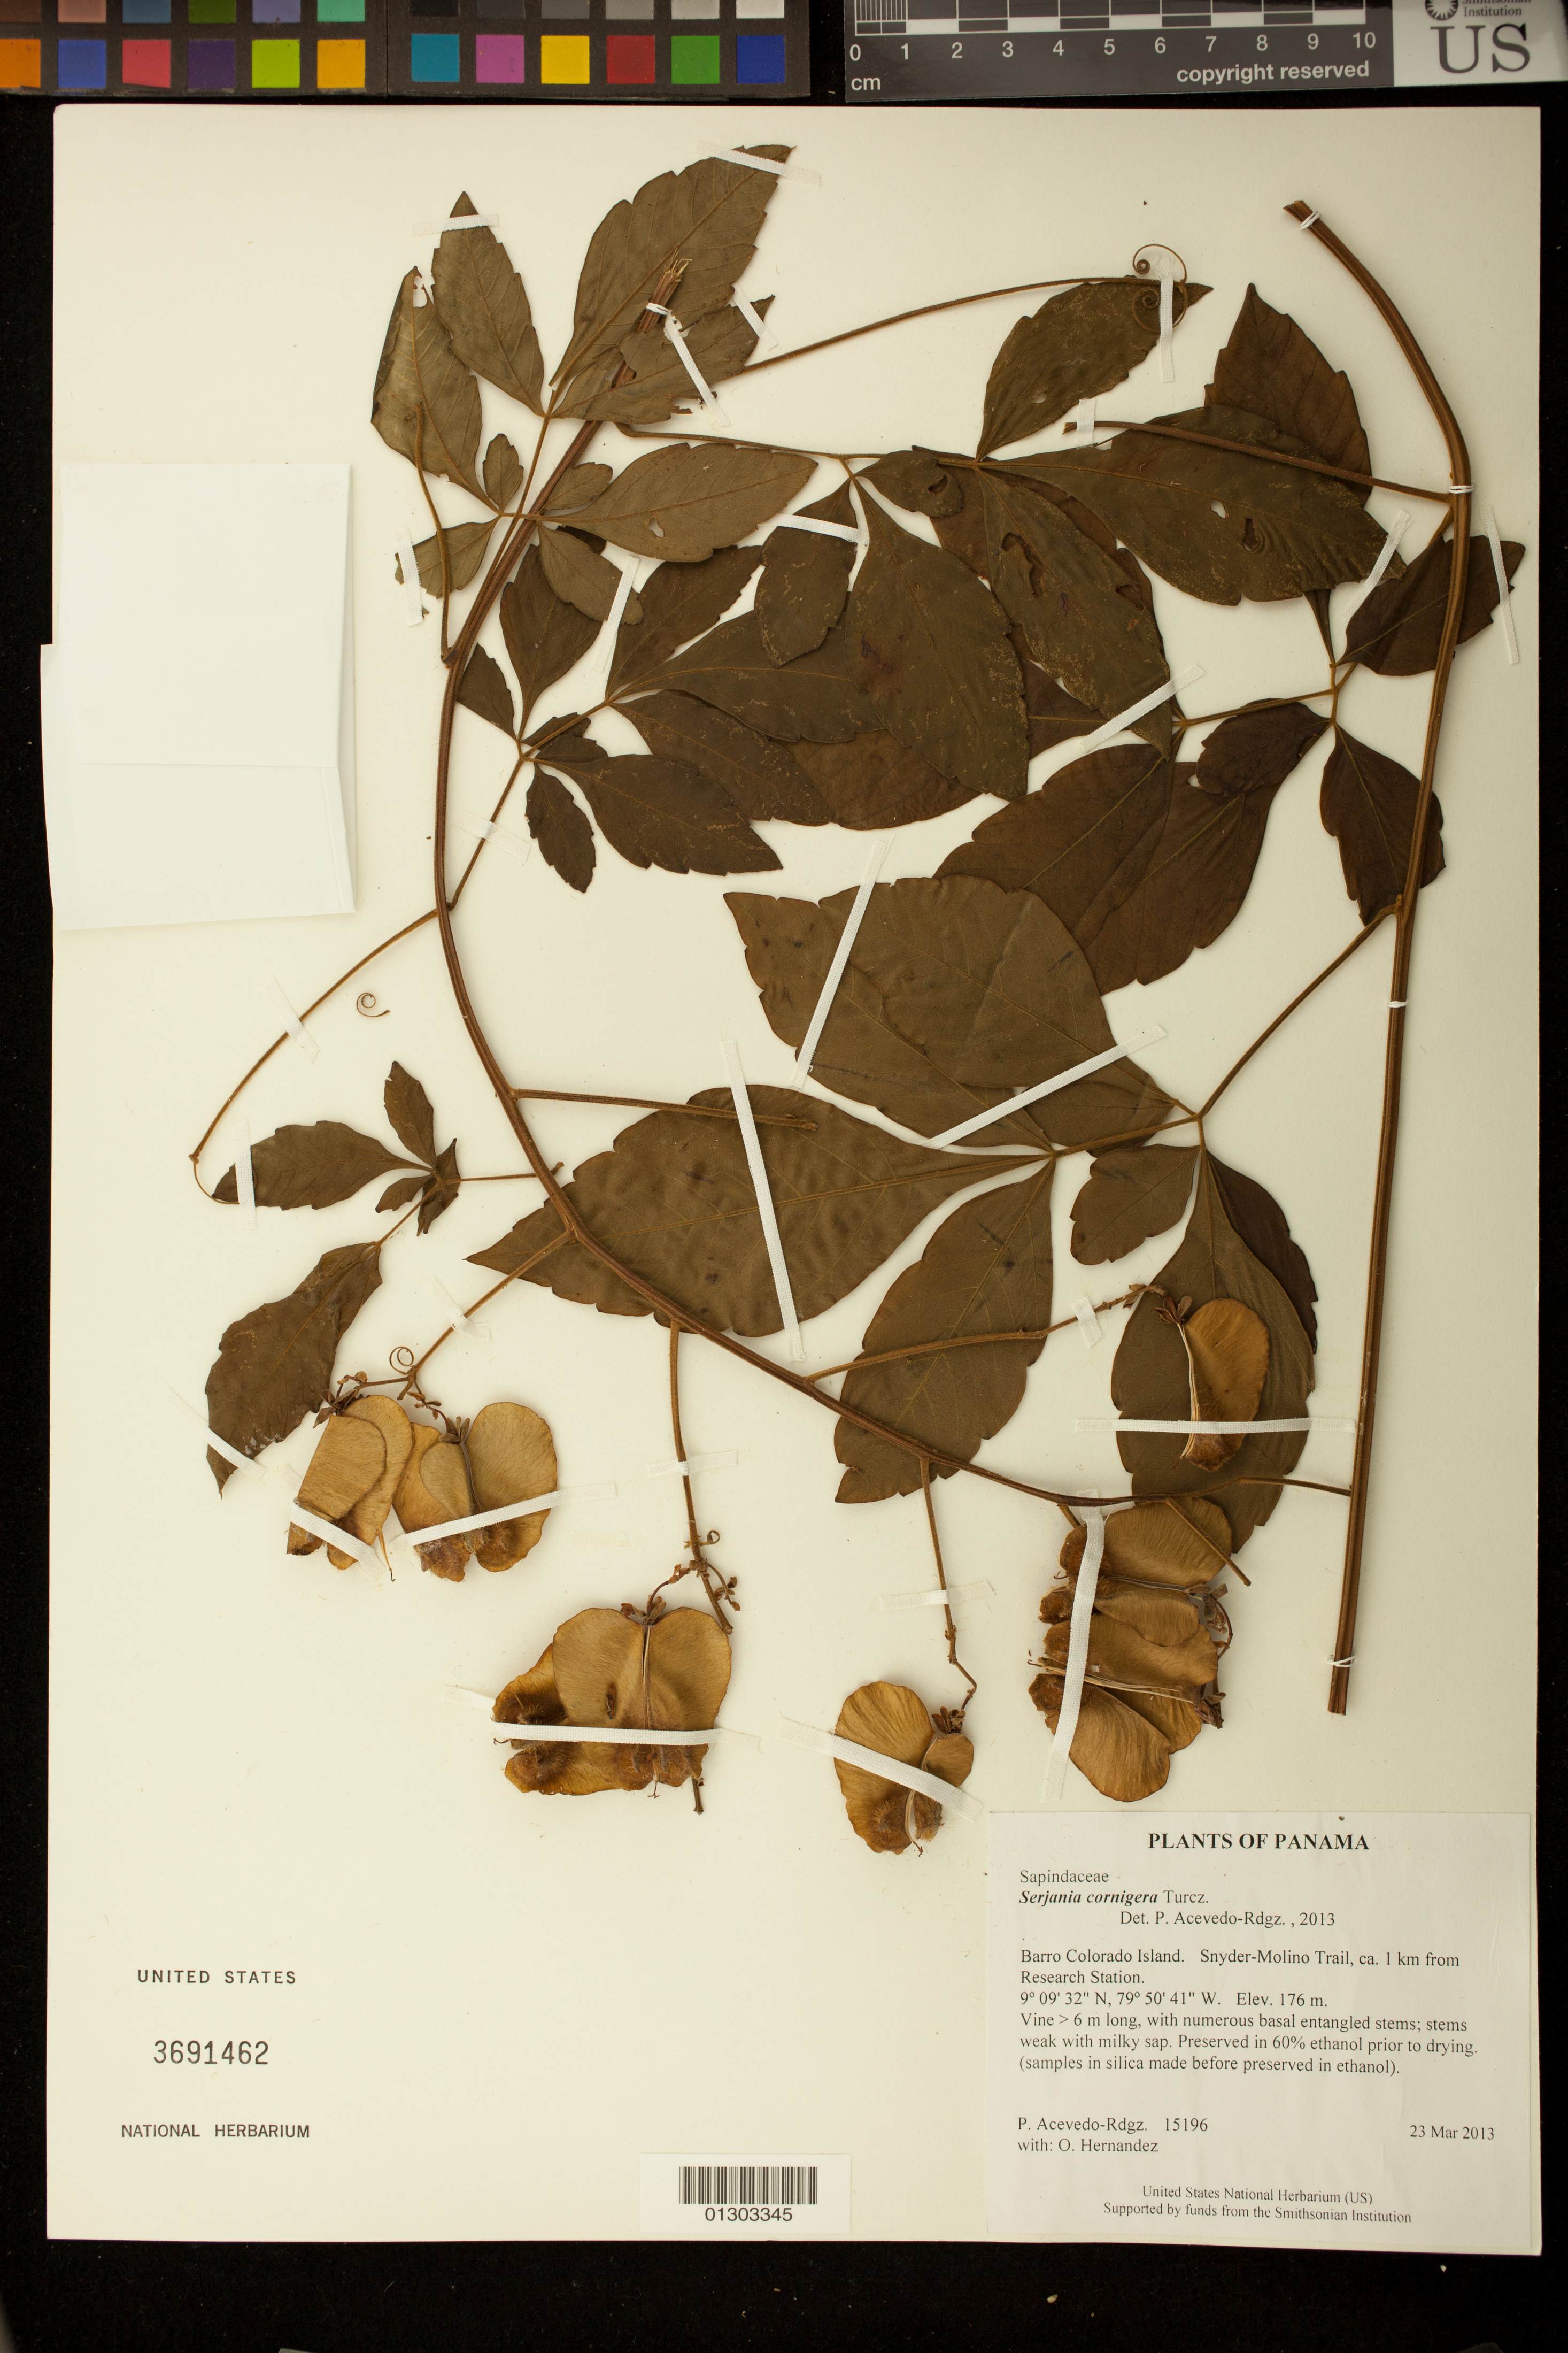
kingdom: Plantae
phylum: Tracheophyta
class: Magnoliopsida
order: Sapindales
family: Sapindaceae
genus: Serjania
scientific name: Serjania cornigera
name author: Turcz.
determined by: Acevedo-Rodríguez, P., (BOT), Smithsonian Institution - National Museum of Natural History (UNITED STATES)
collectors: P. Acevedo-Rodr. & O. Hernandez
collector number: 15196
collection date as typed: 23 Mar 2013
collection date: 2013-03-23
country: Panama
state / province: Panamá Oeste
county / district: Canal Zone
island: Barro Colorado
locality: Snyder-Molino Trail, ca. 1 km from Research Station.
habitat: Along trail.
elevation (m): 176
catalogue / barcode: US 3691462